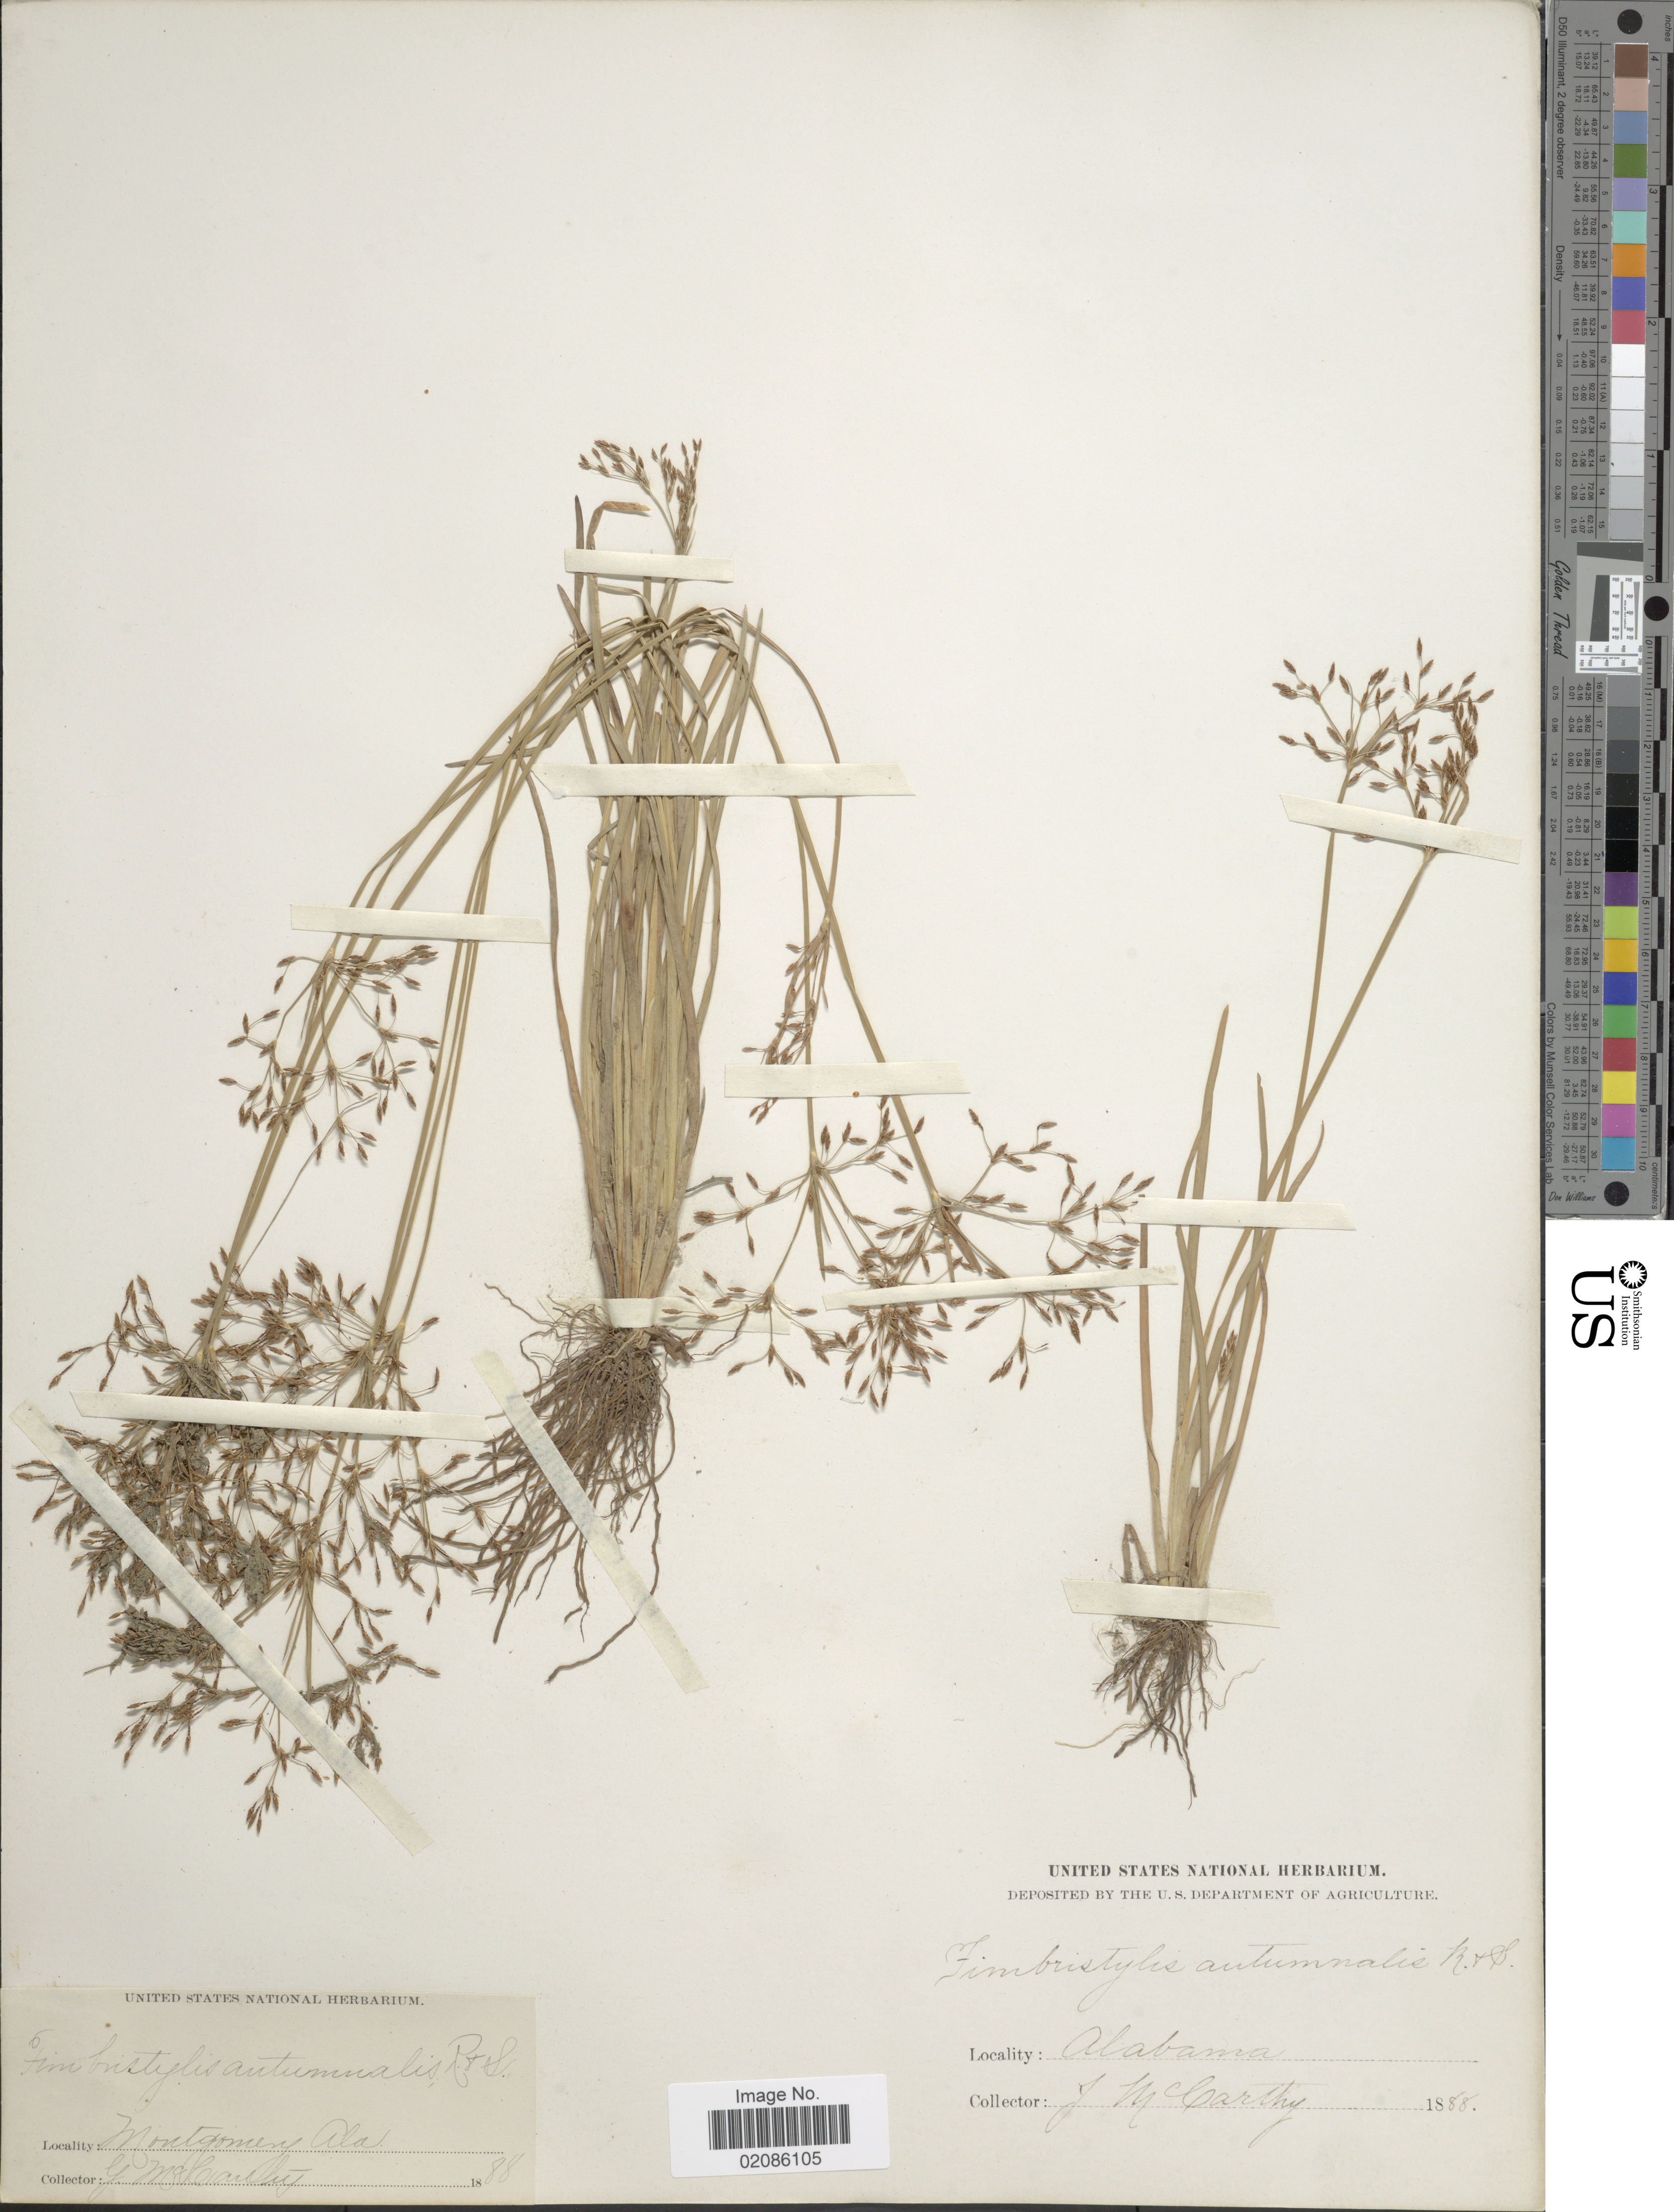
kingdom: Plantae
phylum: Tracheophyta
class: Liliopsida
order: Poales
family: Cyperaceae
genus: Fimbristylis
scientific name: Fimbristylis autumnalis (L.) Roem. & Schult.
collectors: J. McCarthy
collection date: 1888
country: United States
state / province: Alabama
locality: Montgomery